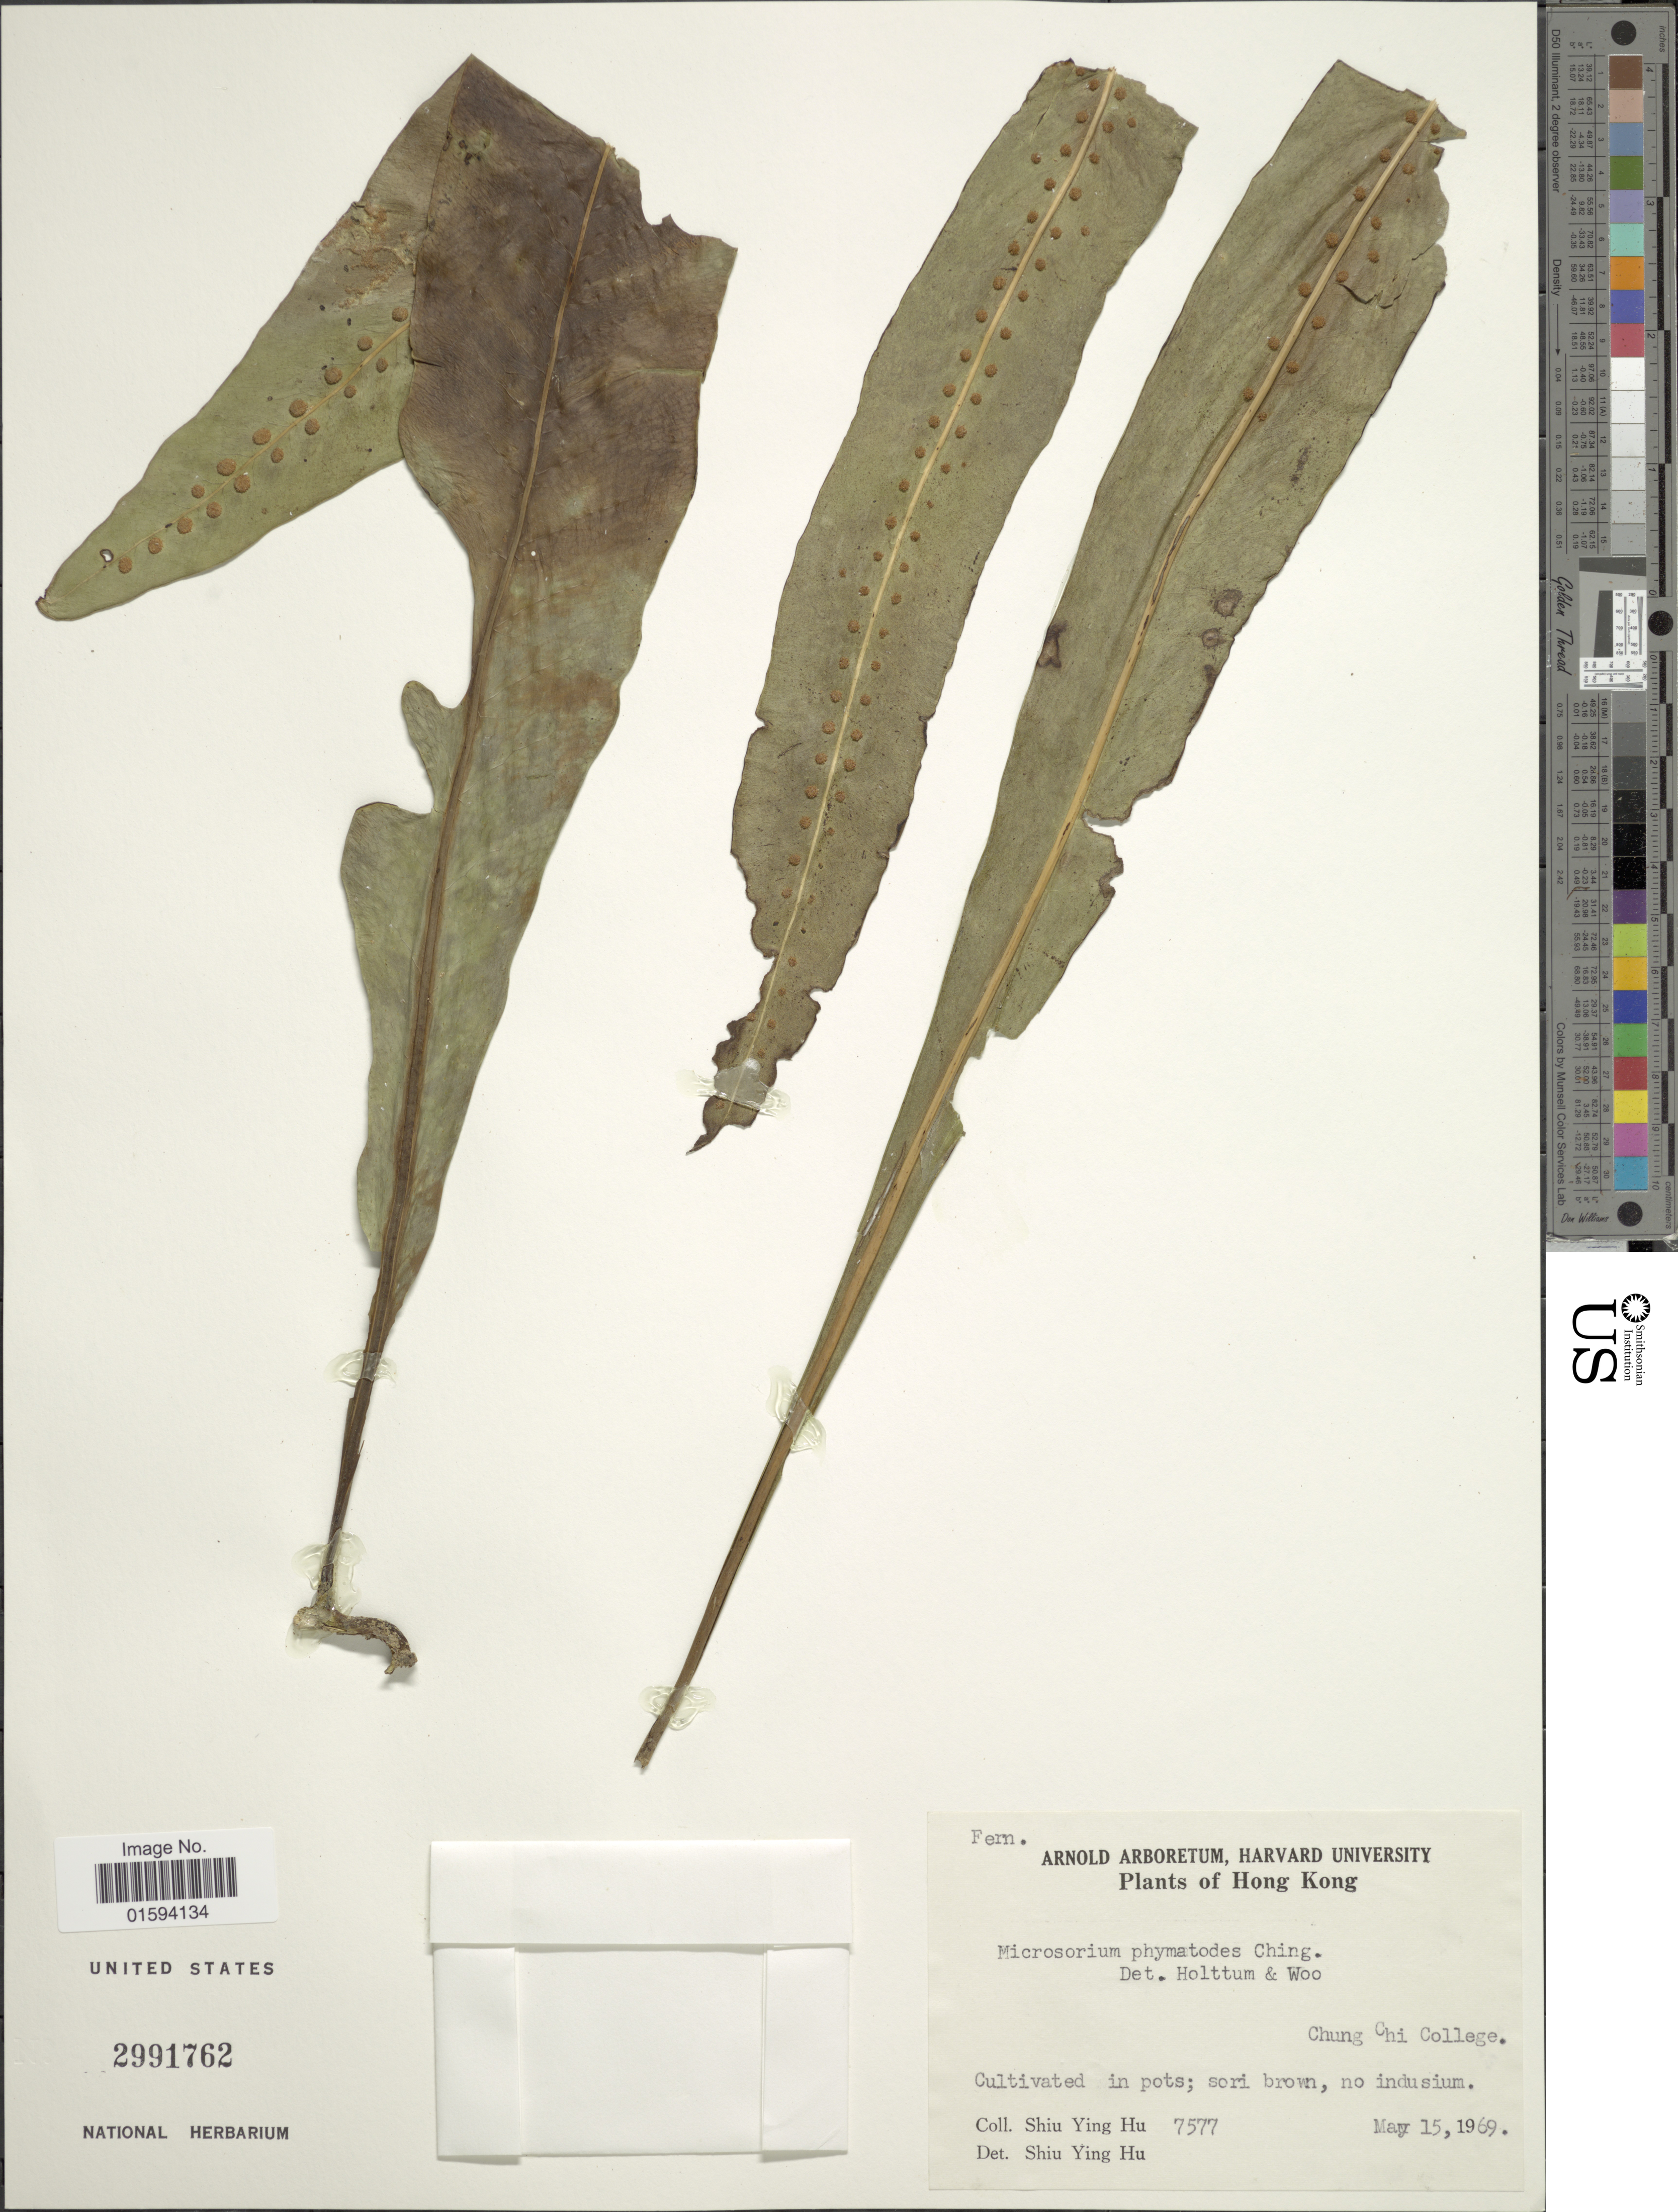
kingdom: Plantae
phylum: Tracheophyta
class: Polypodiopsida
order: Polypodiales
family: Polypodiaceae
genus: Polypodium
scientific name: Polypodium phymatodes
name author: L.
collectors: S. Y. Hu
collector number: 7577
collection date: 1969-05-15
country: China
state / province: Hong Kong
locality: In pots; sori brown, no indusium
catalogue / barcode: US 2991762